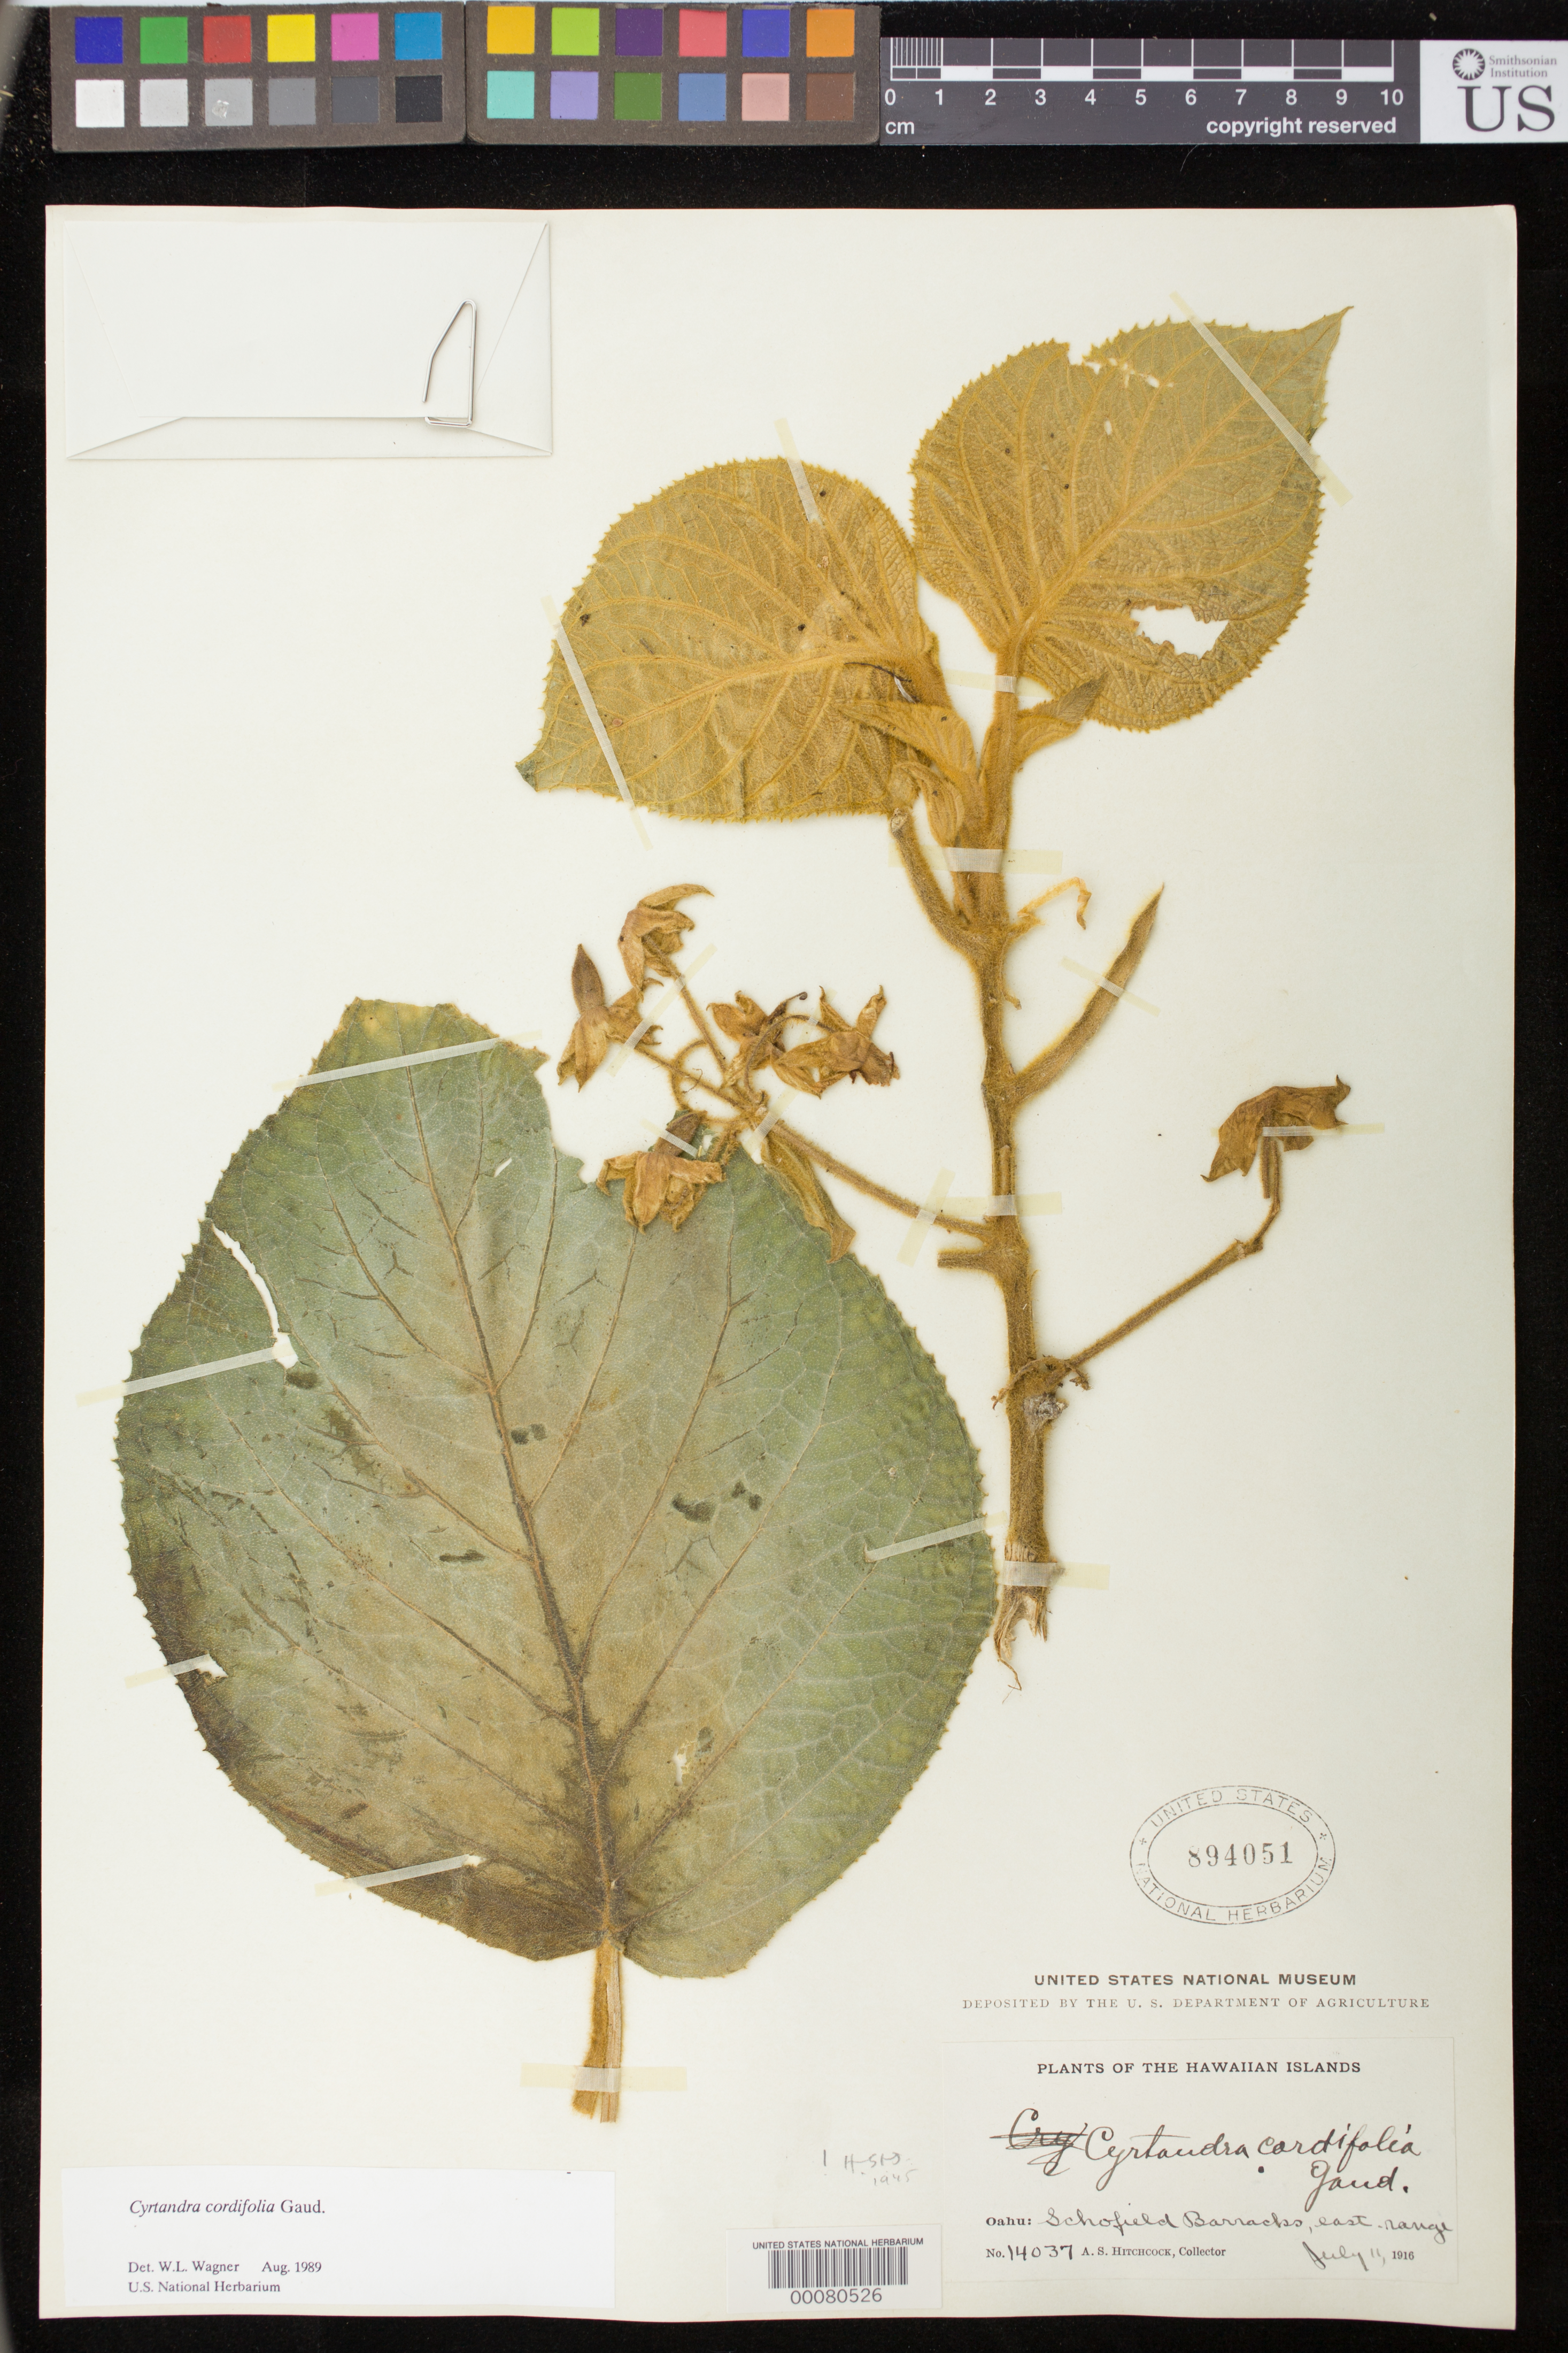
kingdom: Plantae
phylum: Tracheophyta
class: Magnoliopsida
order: Lamiales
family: Gesneriaceae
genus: Cyrtandra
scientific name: Cyrtandra cordifolia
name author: Gaudich.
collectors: A. S. Hitchcock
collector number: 14037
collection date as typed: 11 Jul 1916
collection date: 1916-07-11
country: United States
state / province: Hawaii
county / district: Honolulu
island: Oahu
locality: Schofield Barracks, east range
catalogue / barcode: US 894051